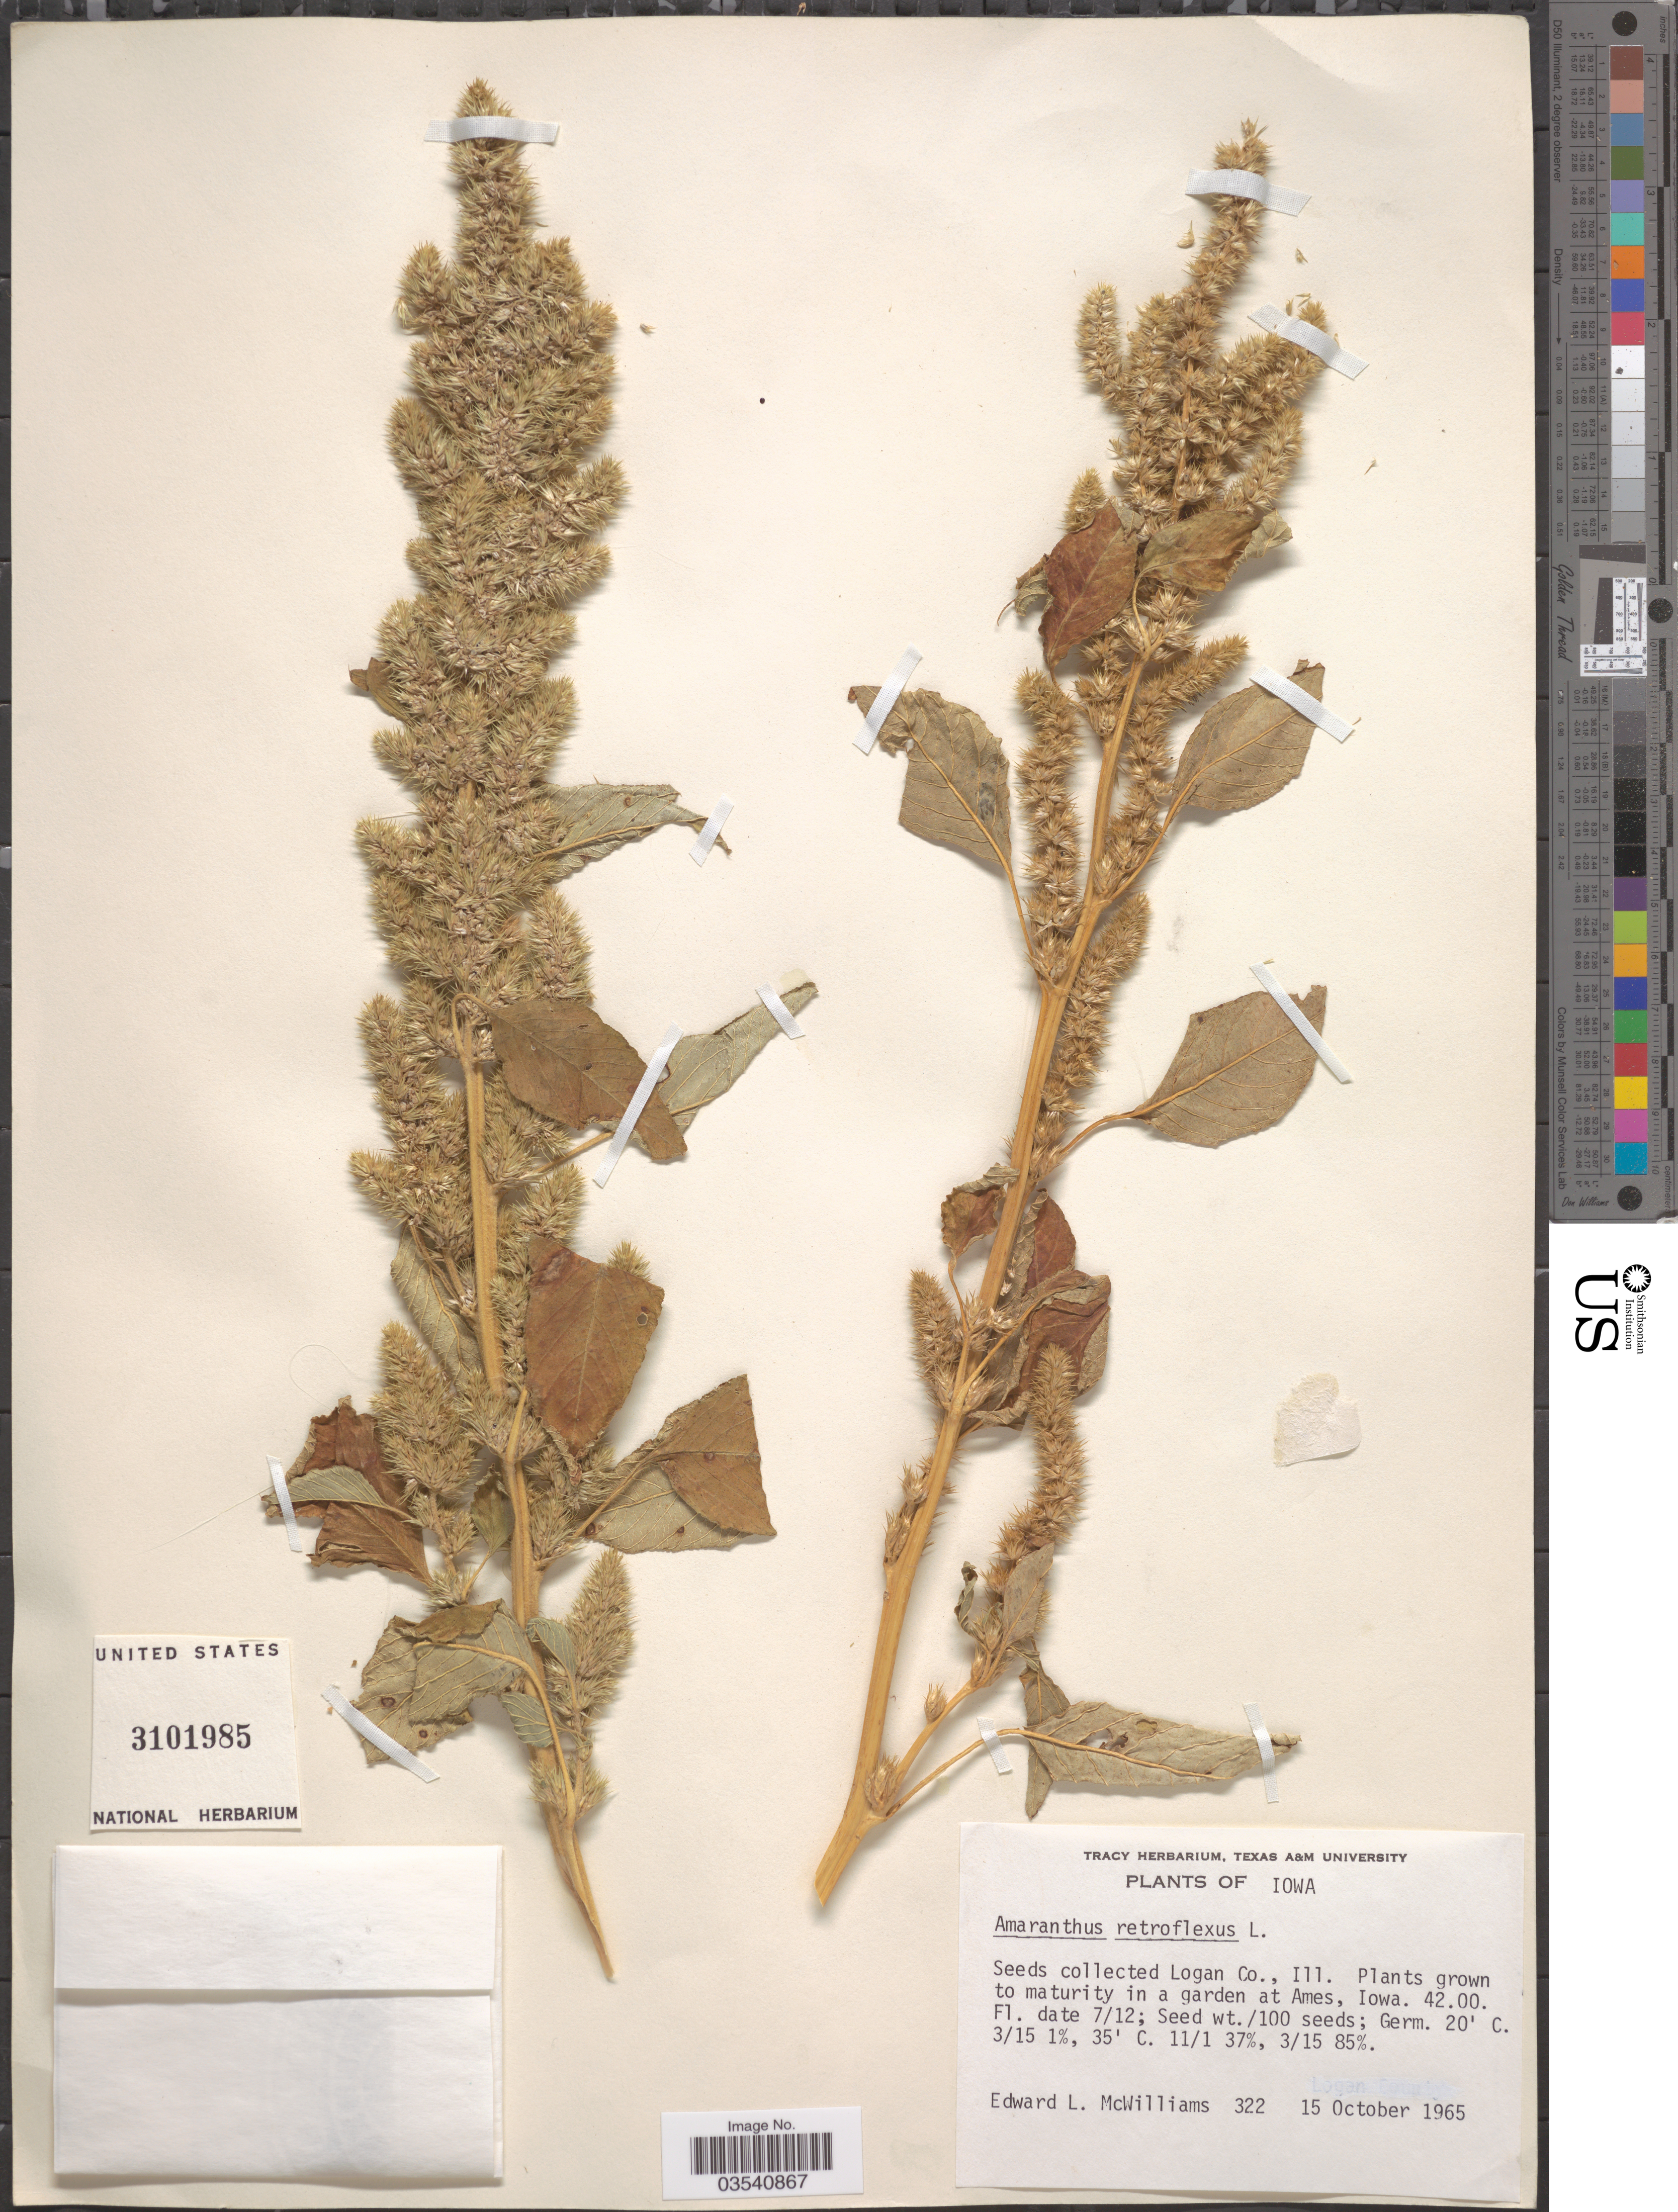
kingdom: Plantae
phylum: Tracheophyta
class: Magnoliopsida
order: Caryophyllales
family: Amaranthaceae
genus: Amaranthus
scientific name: Amaranthus retroflexus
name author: L.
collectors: E. L. McWilliams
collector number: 322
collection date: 1965-10-15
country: United States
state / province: Iowa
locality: In a garden at Ames.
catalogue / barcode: US 3101985